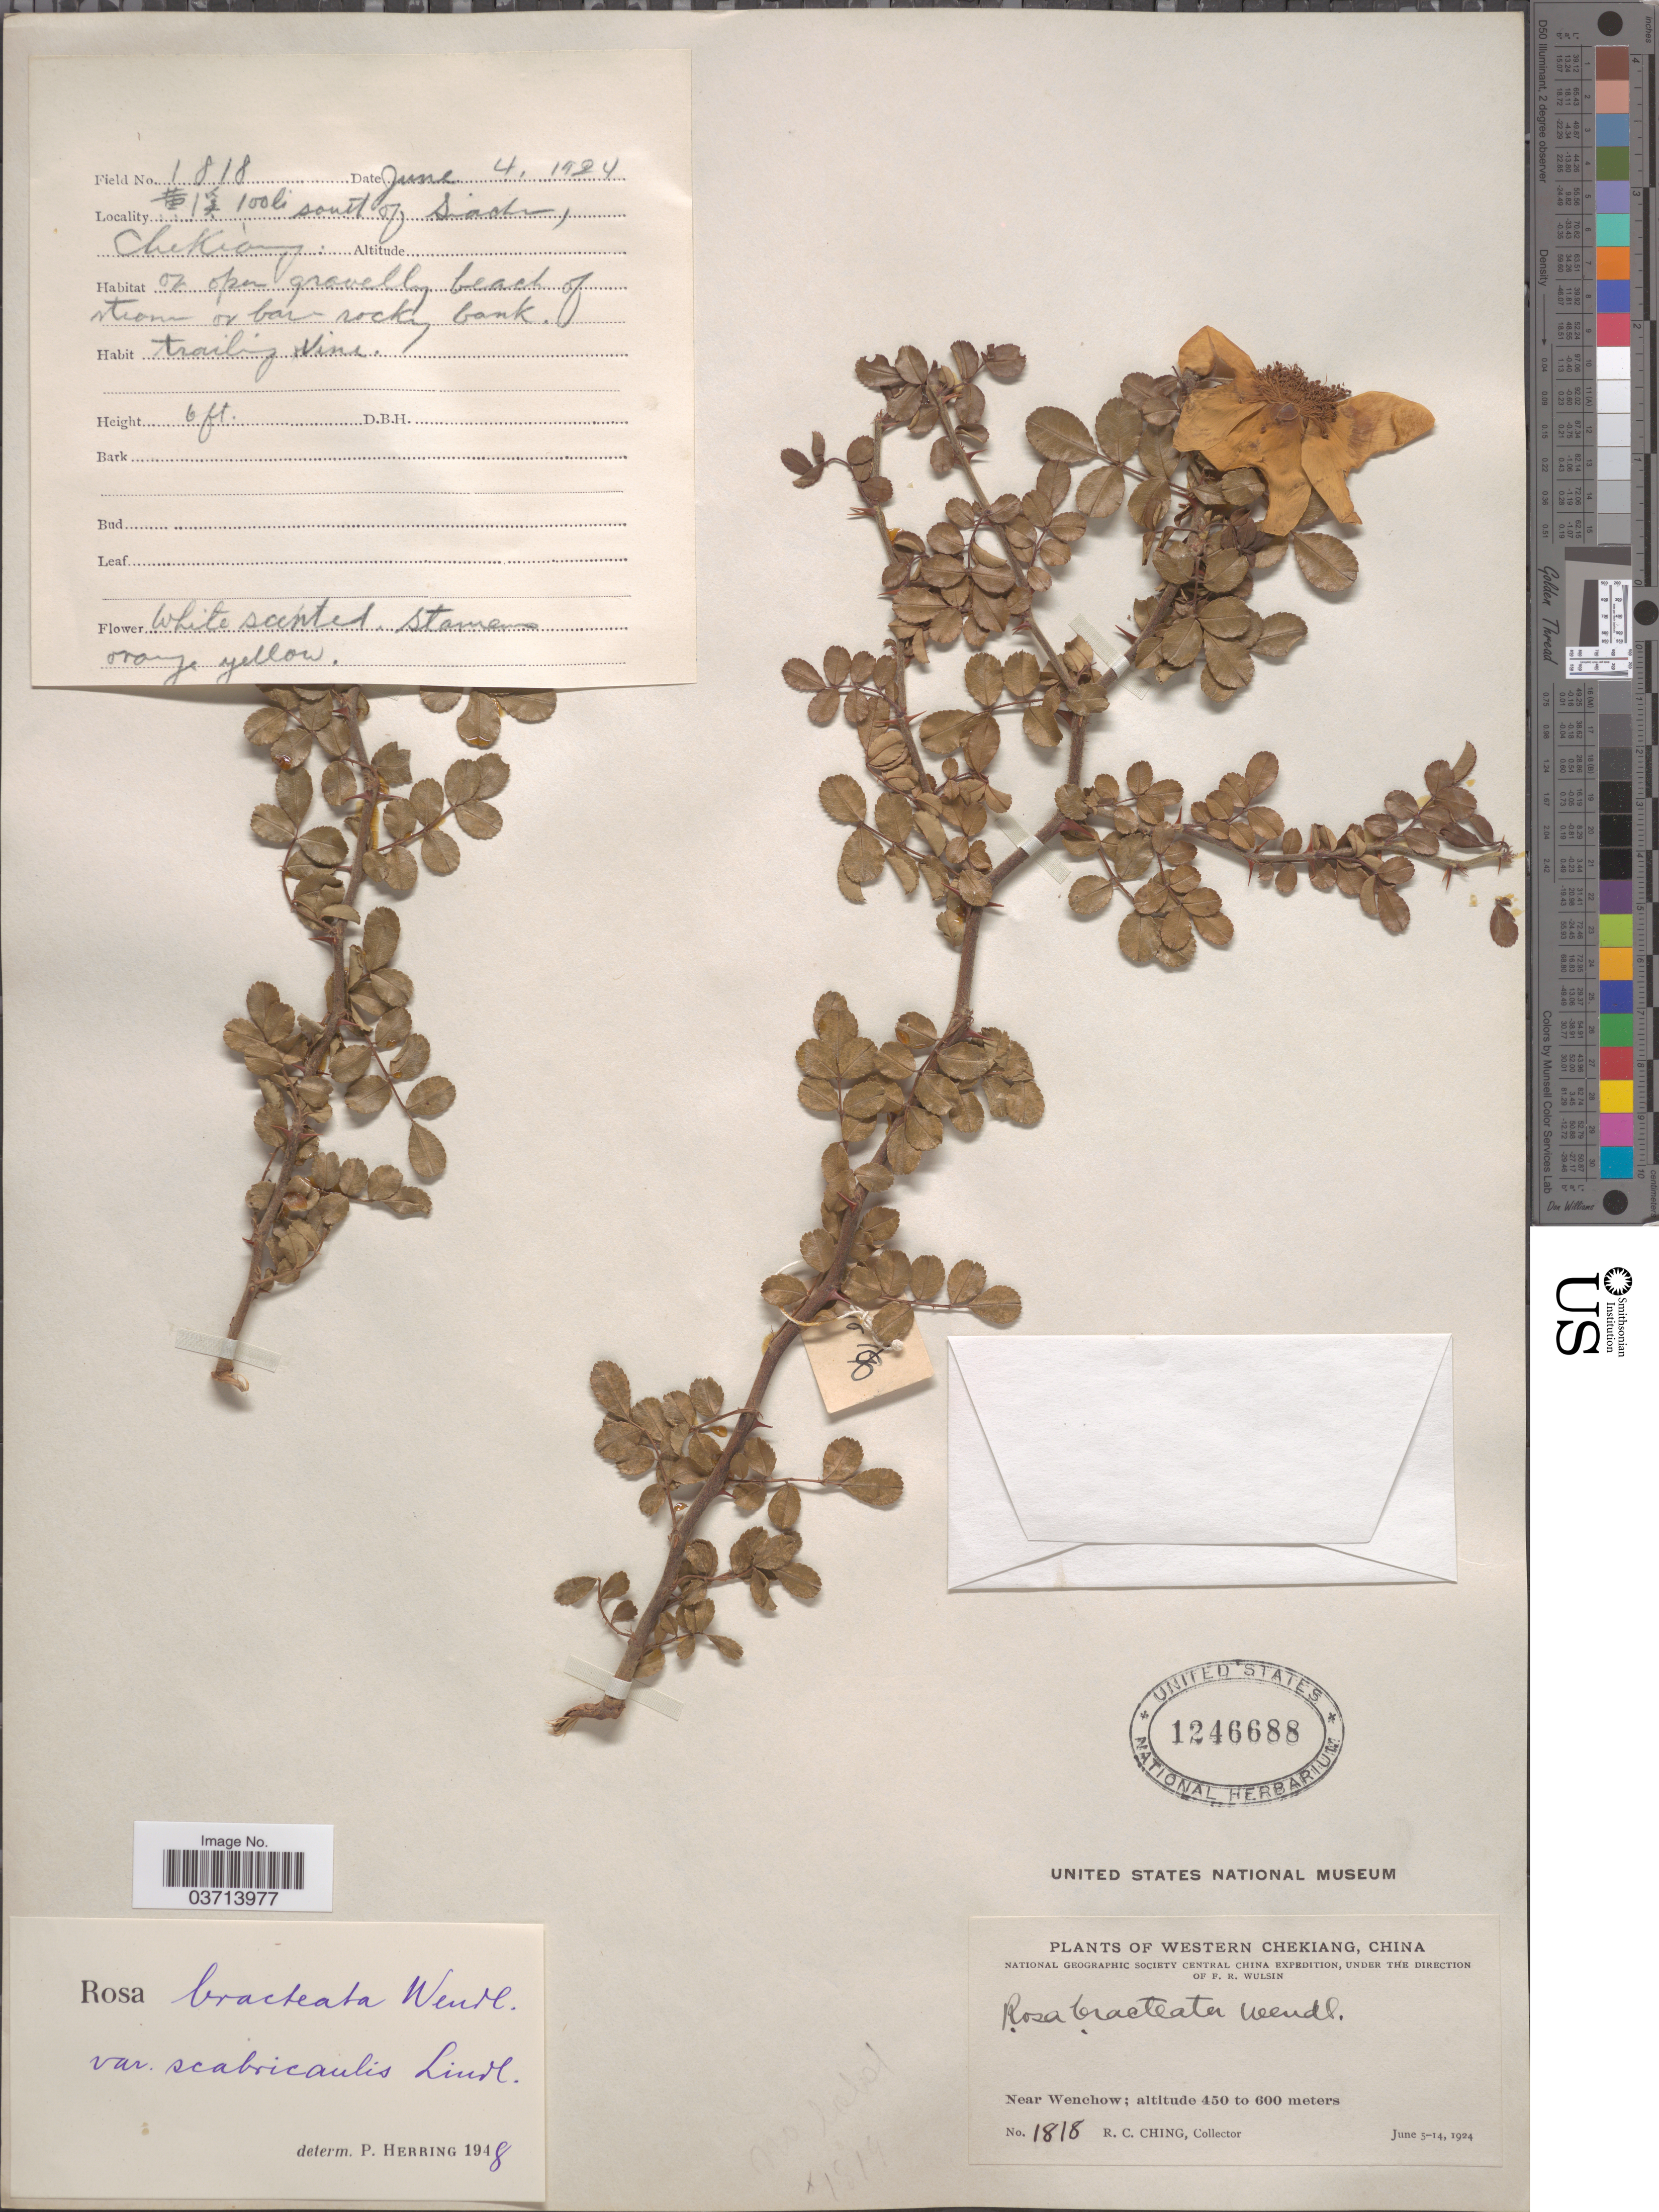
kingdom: Plantae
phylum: Tracheophyta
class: Magnoliopsida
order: Rosales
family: Rosaceae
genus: Rosa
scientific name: Rosa bracteata var. scabricaulis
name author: Lindl.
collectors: R. C. Ching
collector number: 1818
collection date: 1924-06-04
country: China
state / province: Zhejiang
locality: X 100 li south of Siadu [interpreted]. Western Chekiang. Near Wenchow.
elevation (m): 450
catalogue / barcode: US 1246688